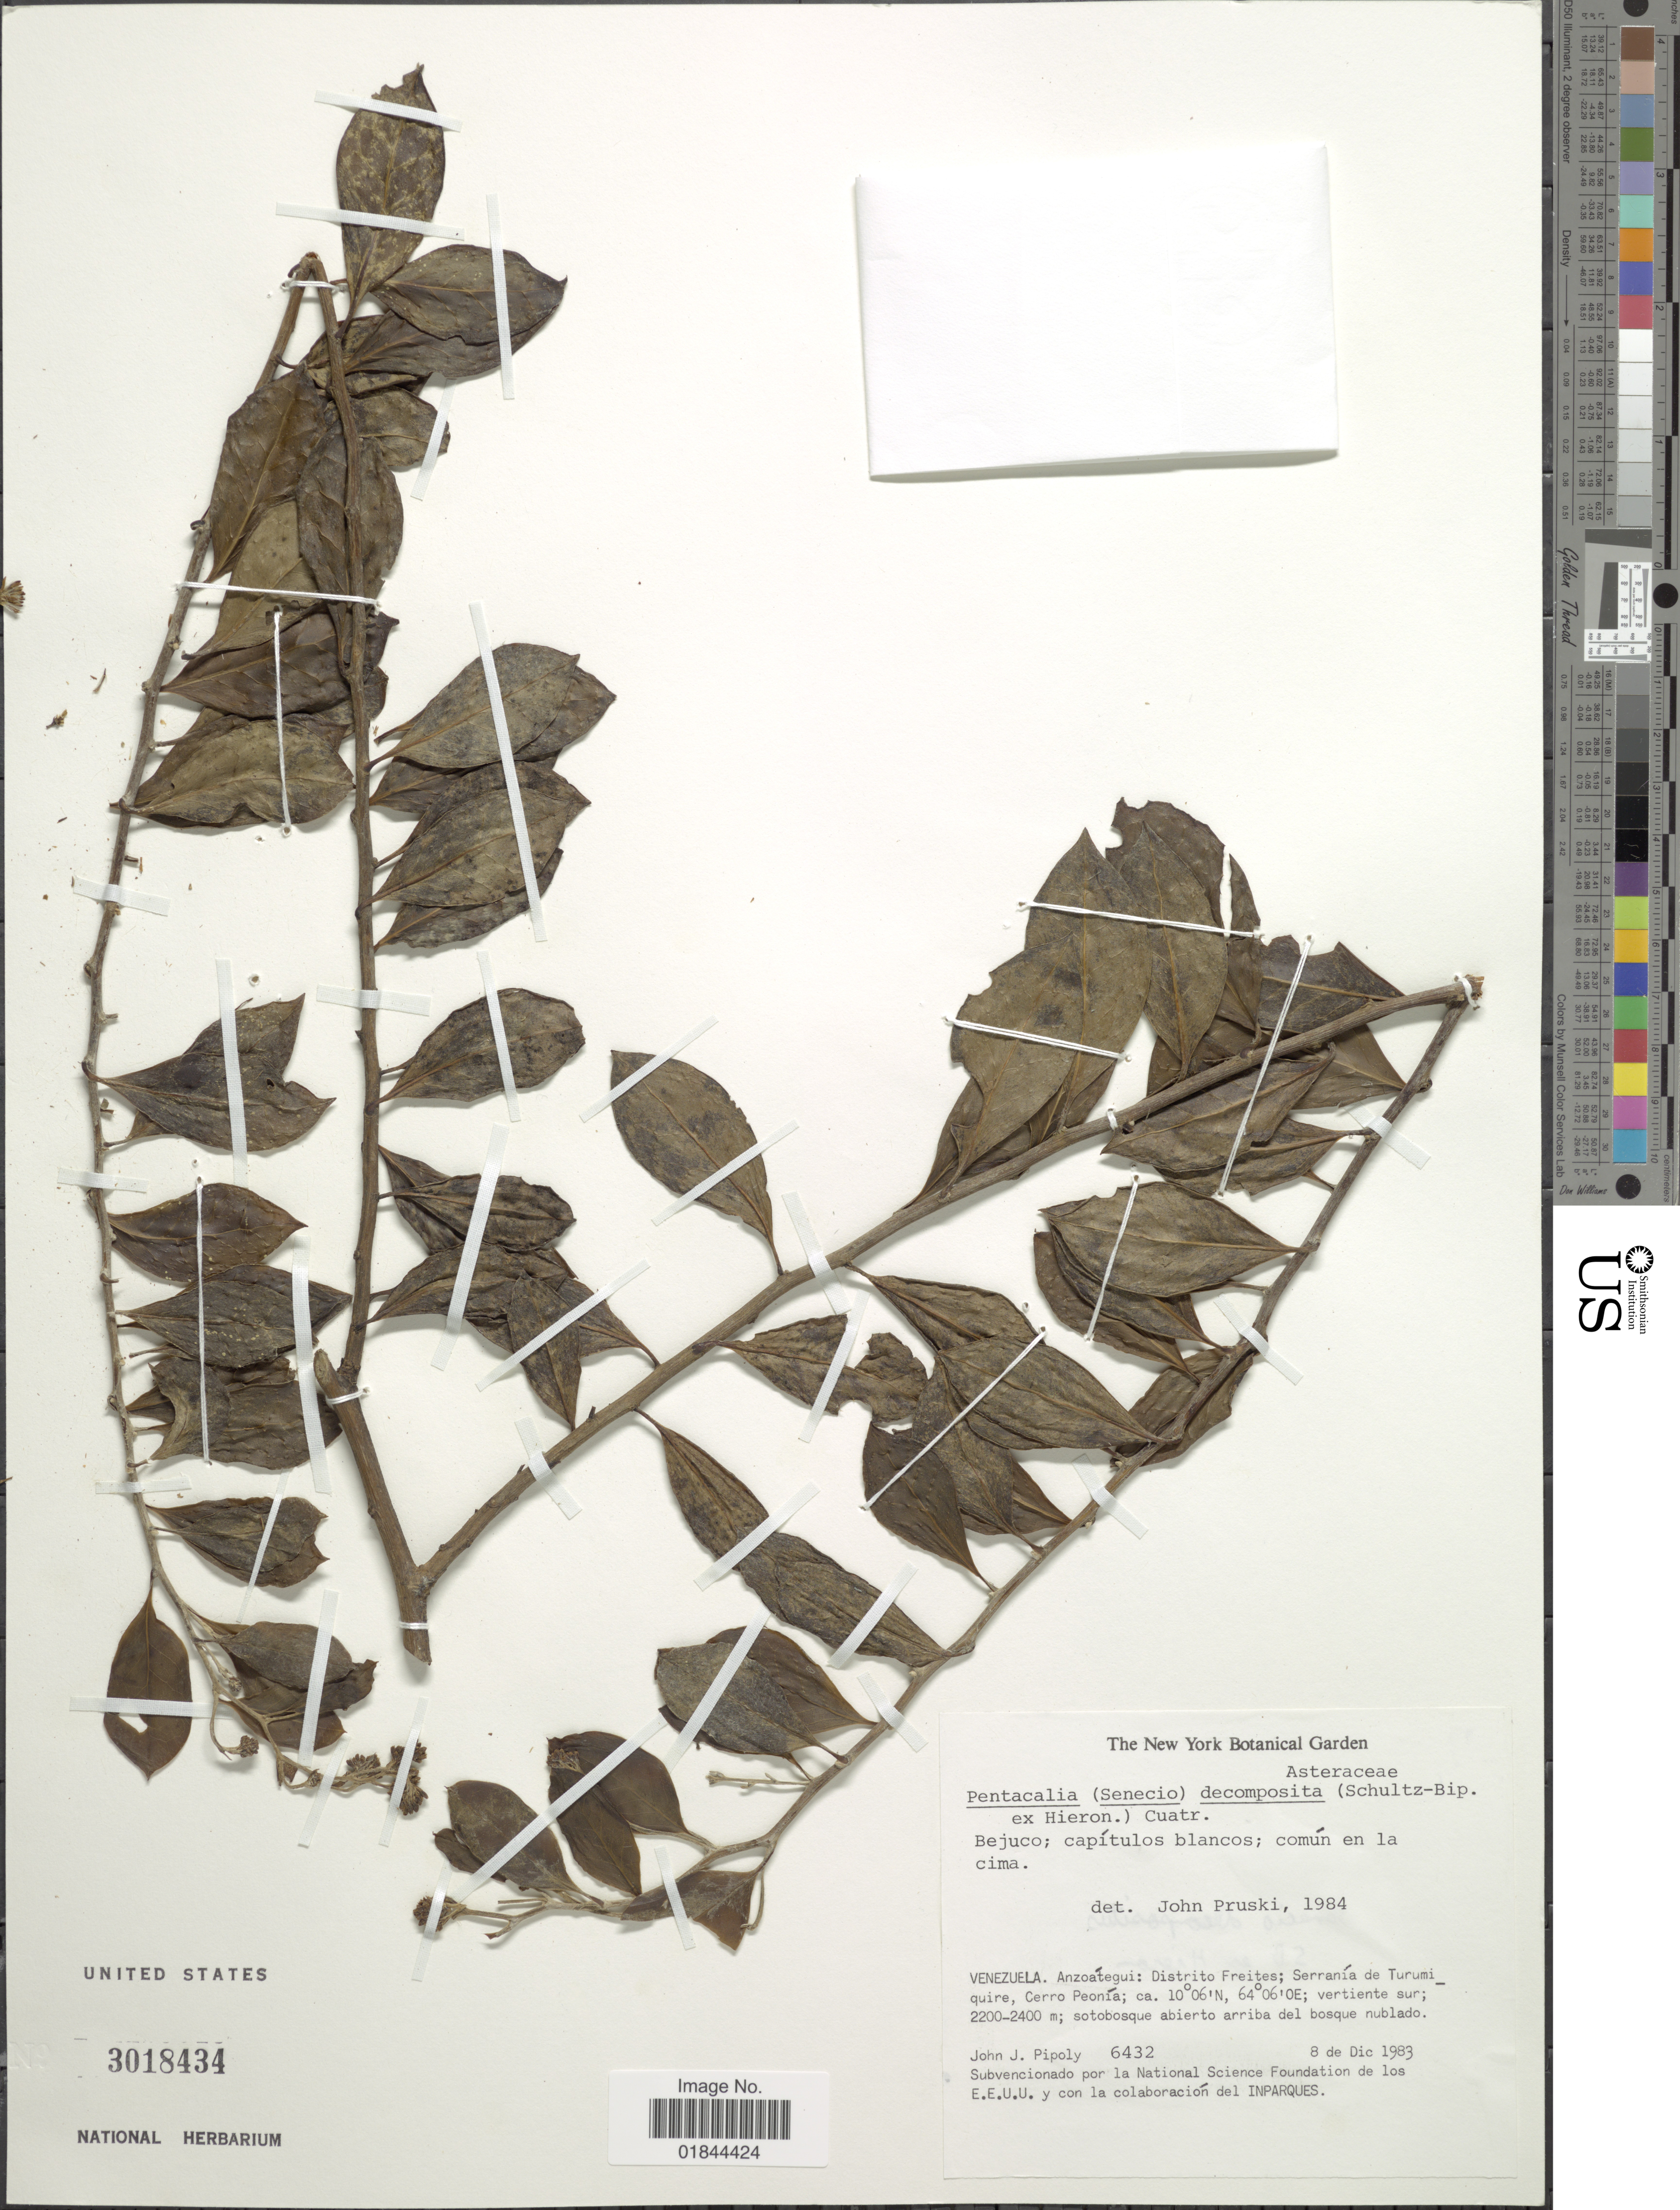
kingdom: Plantae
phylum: Tracheophyta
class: Magnoliopsida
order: Asterales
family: Asteraceae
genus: Pentacalia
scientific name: Pentacalia decomposita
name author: (Sch. Bip. ex Hieron.) Cuatrec.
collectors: J. J. Pipoly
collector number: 6432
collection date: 1983-12-08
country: Venezuela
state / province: Anzoategui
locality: Distrito Freites; Serranía de Turumi_quire, cerro Peonía; vertiente sur; sotobosque abierto arriba del bosque nublado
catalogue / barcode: US 3018434